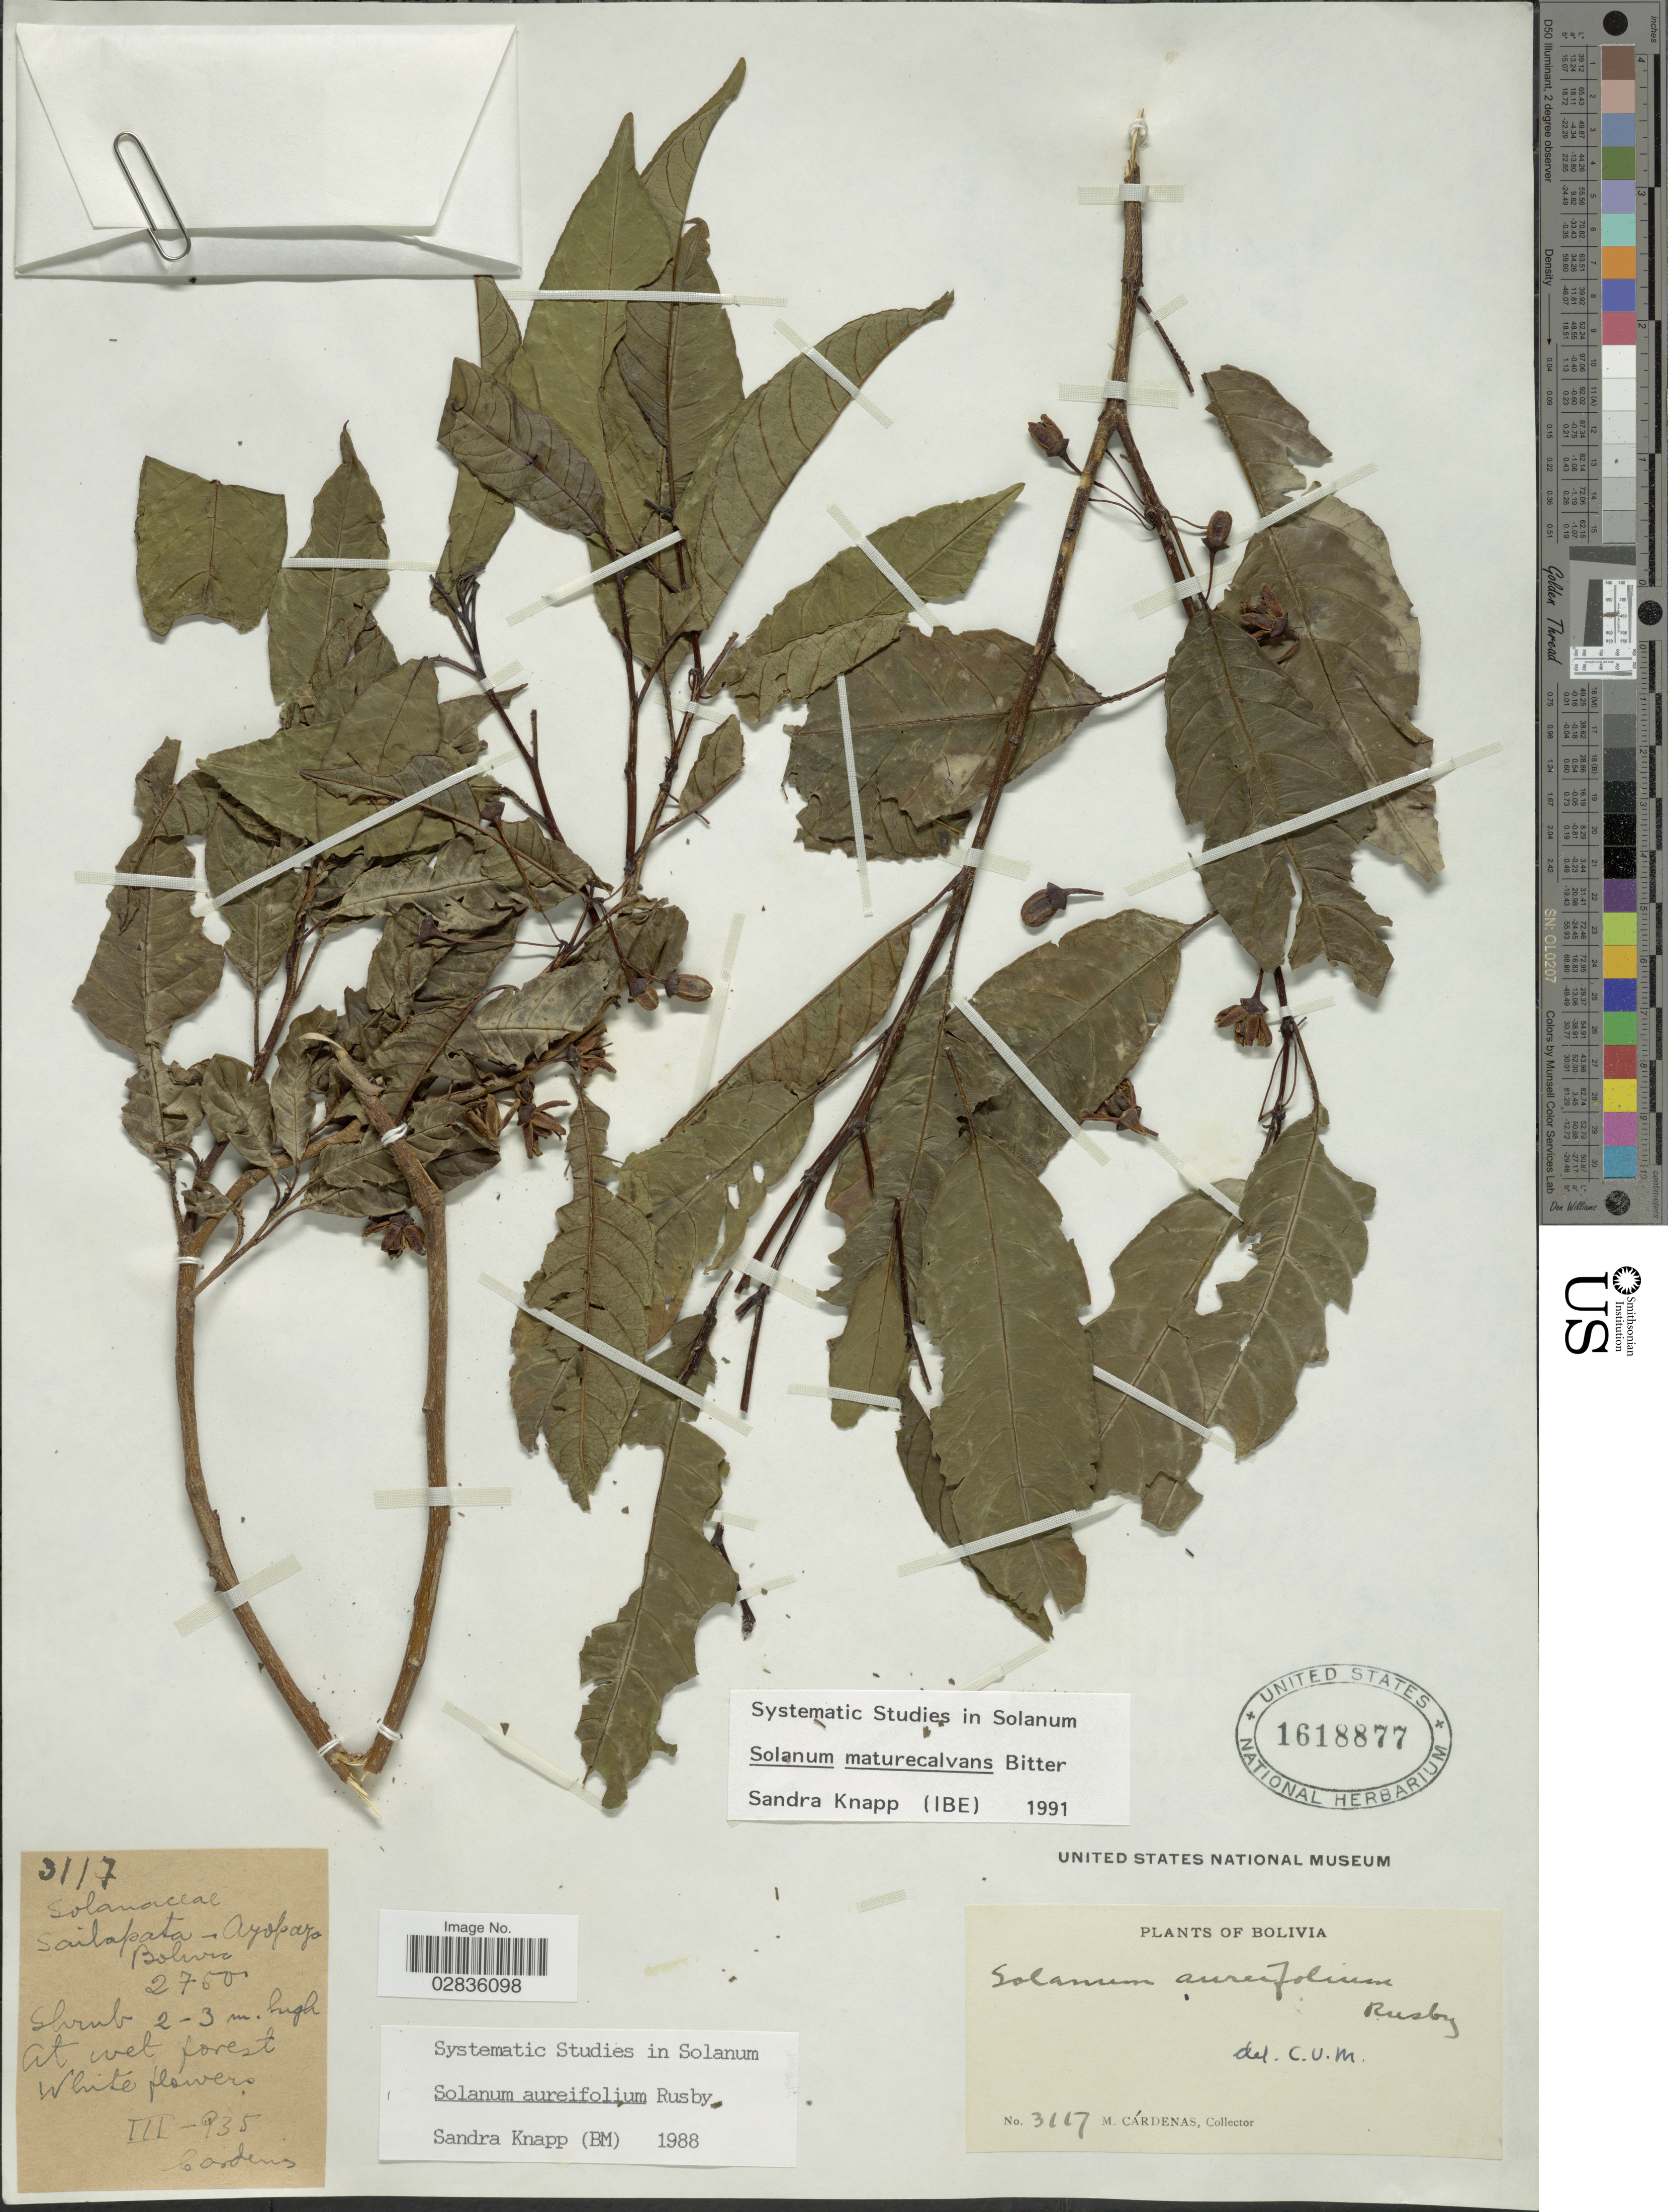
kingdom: Plantae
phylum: Tracheophyta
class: Magnoliopsida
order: Solanales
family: Solanaceae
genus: Solanum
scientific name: Solanum maturecalvans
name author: Bitter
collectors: M. Cárdenas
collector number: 3117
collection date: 1935-03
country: Bolivia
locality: Sailapata Ayopaya. At wet forest.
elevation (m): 838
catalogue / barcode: US 1618877